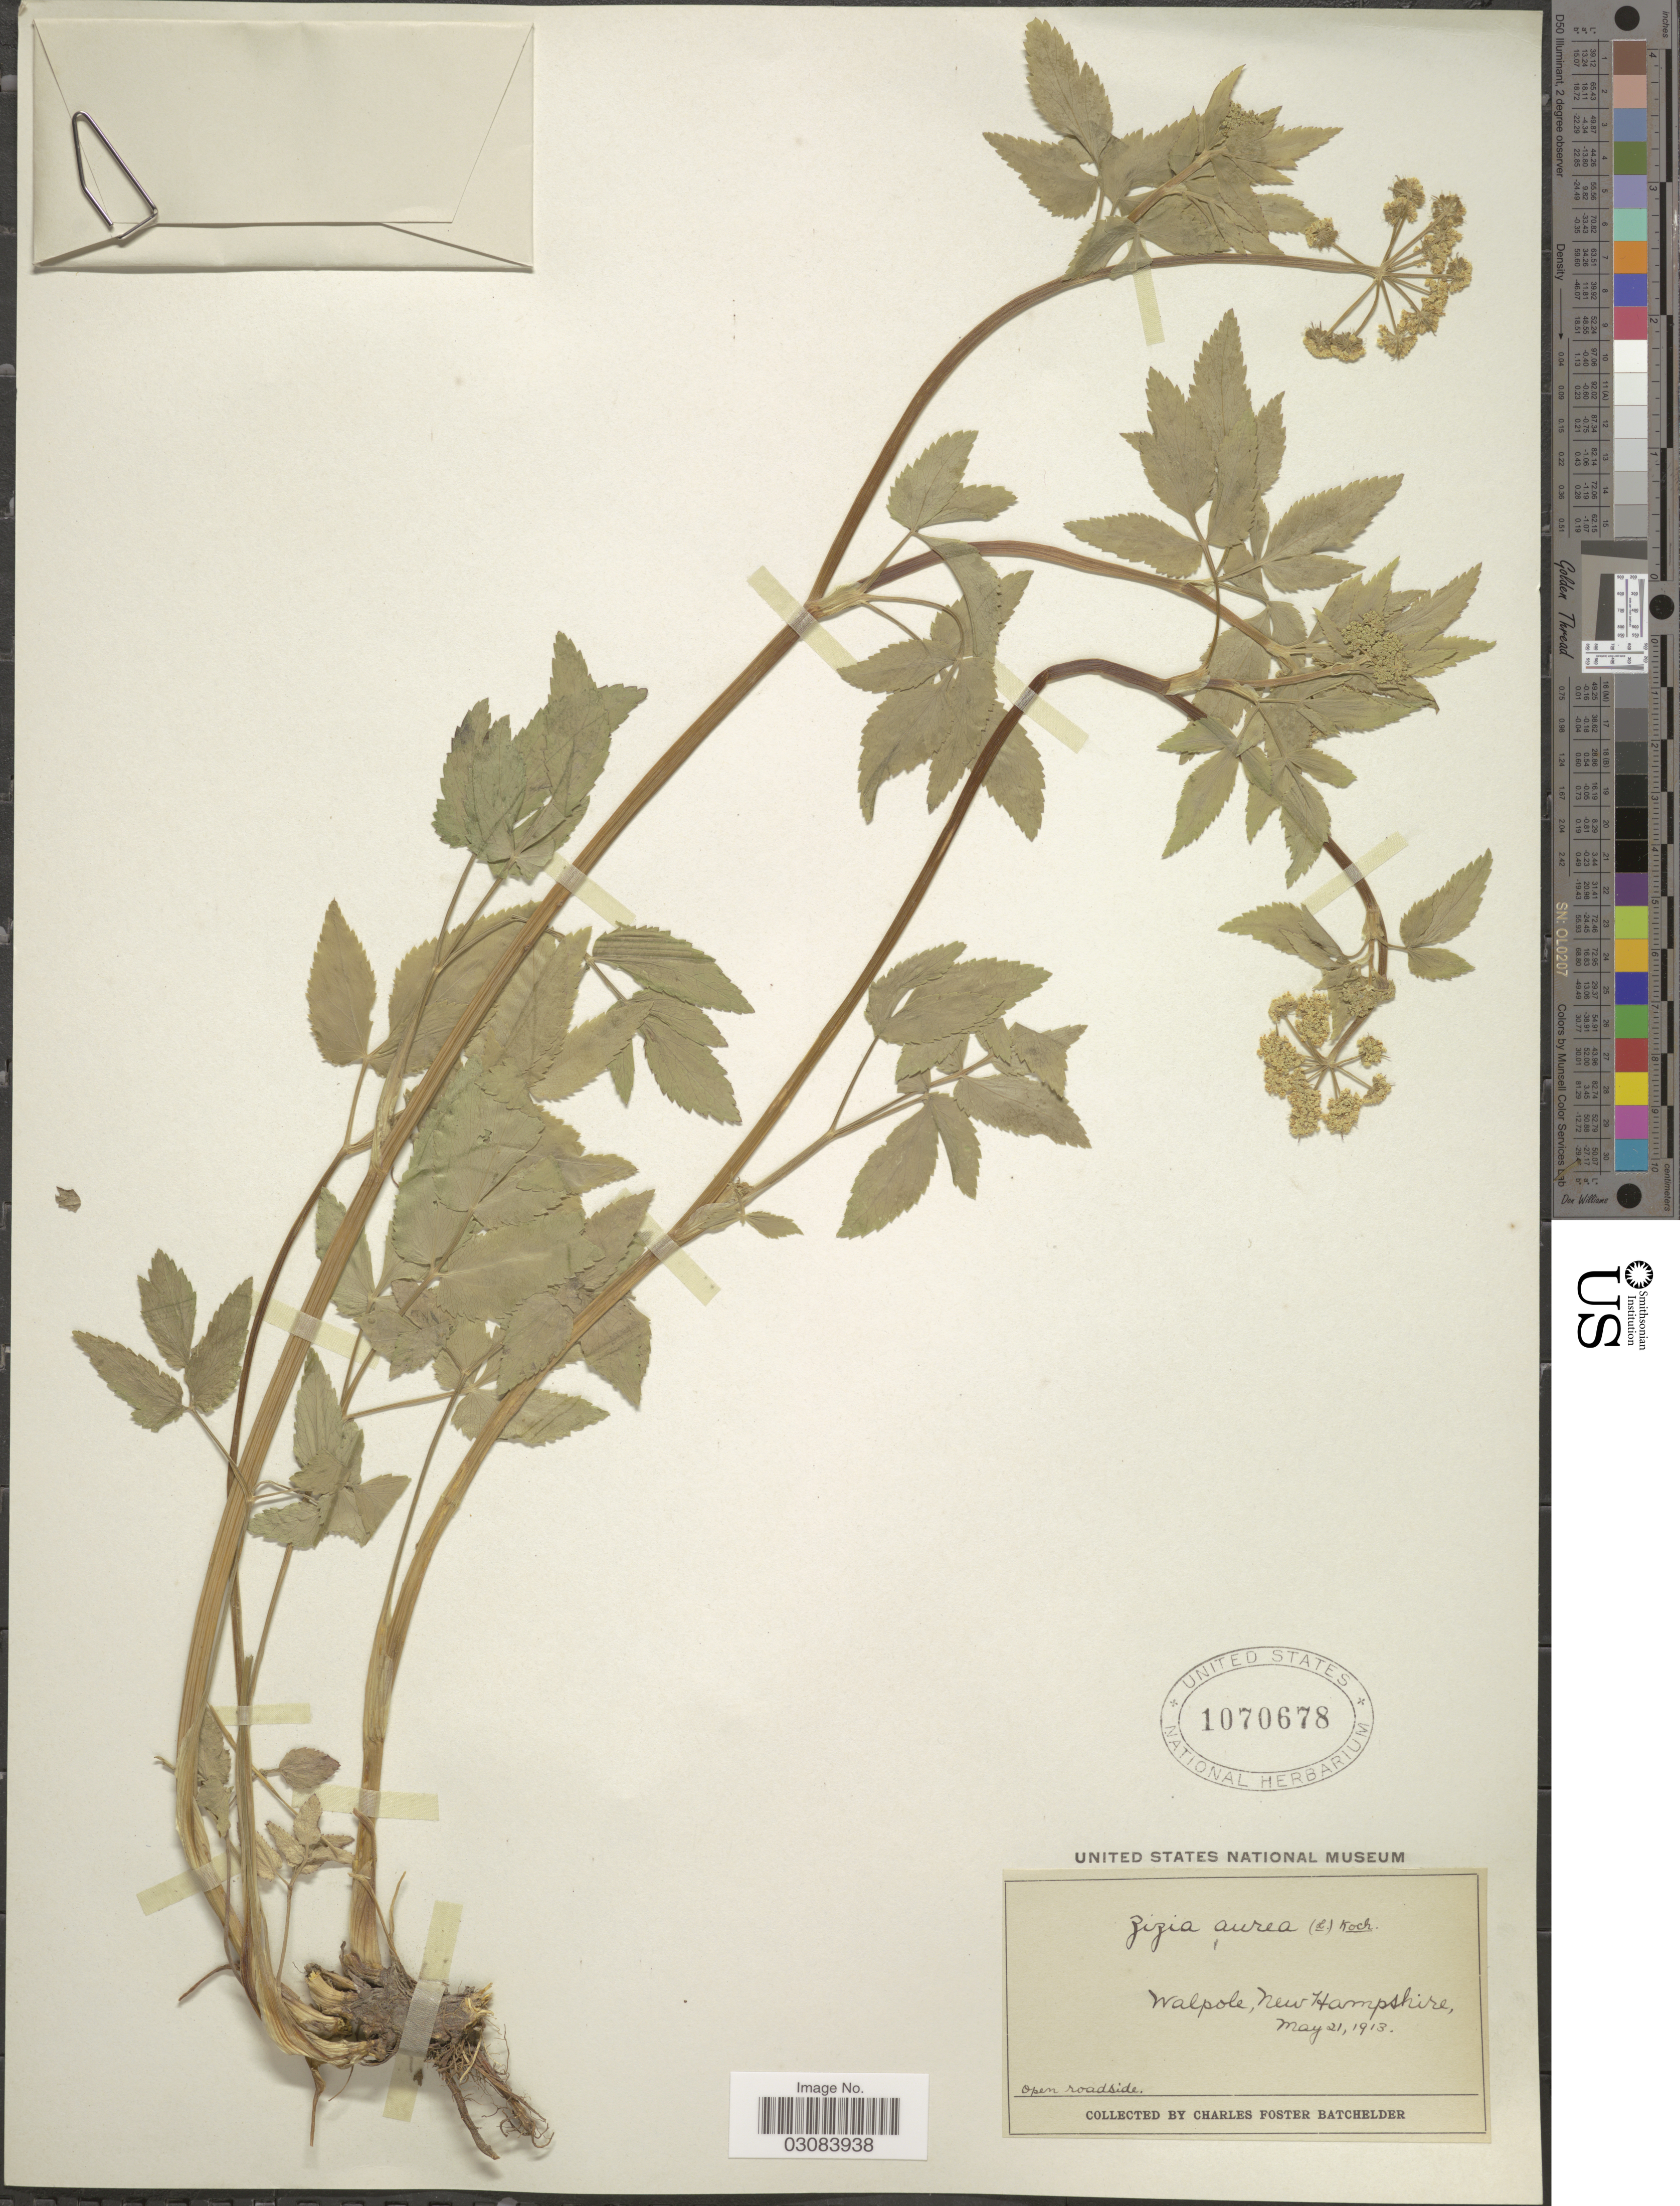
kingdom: Plantae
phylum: Tracheophyta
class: Magnoliopsida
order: Apiales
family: Apiaceae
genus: Zizia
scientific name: Zizia aurea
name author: (L.) Koch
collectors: C. Batchelder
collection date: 1913-05-21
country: United States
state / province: New Hampshire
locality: Walpole.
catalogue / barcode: US 1070678